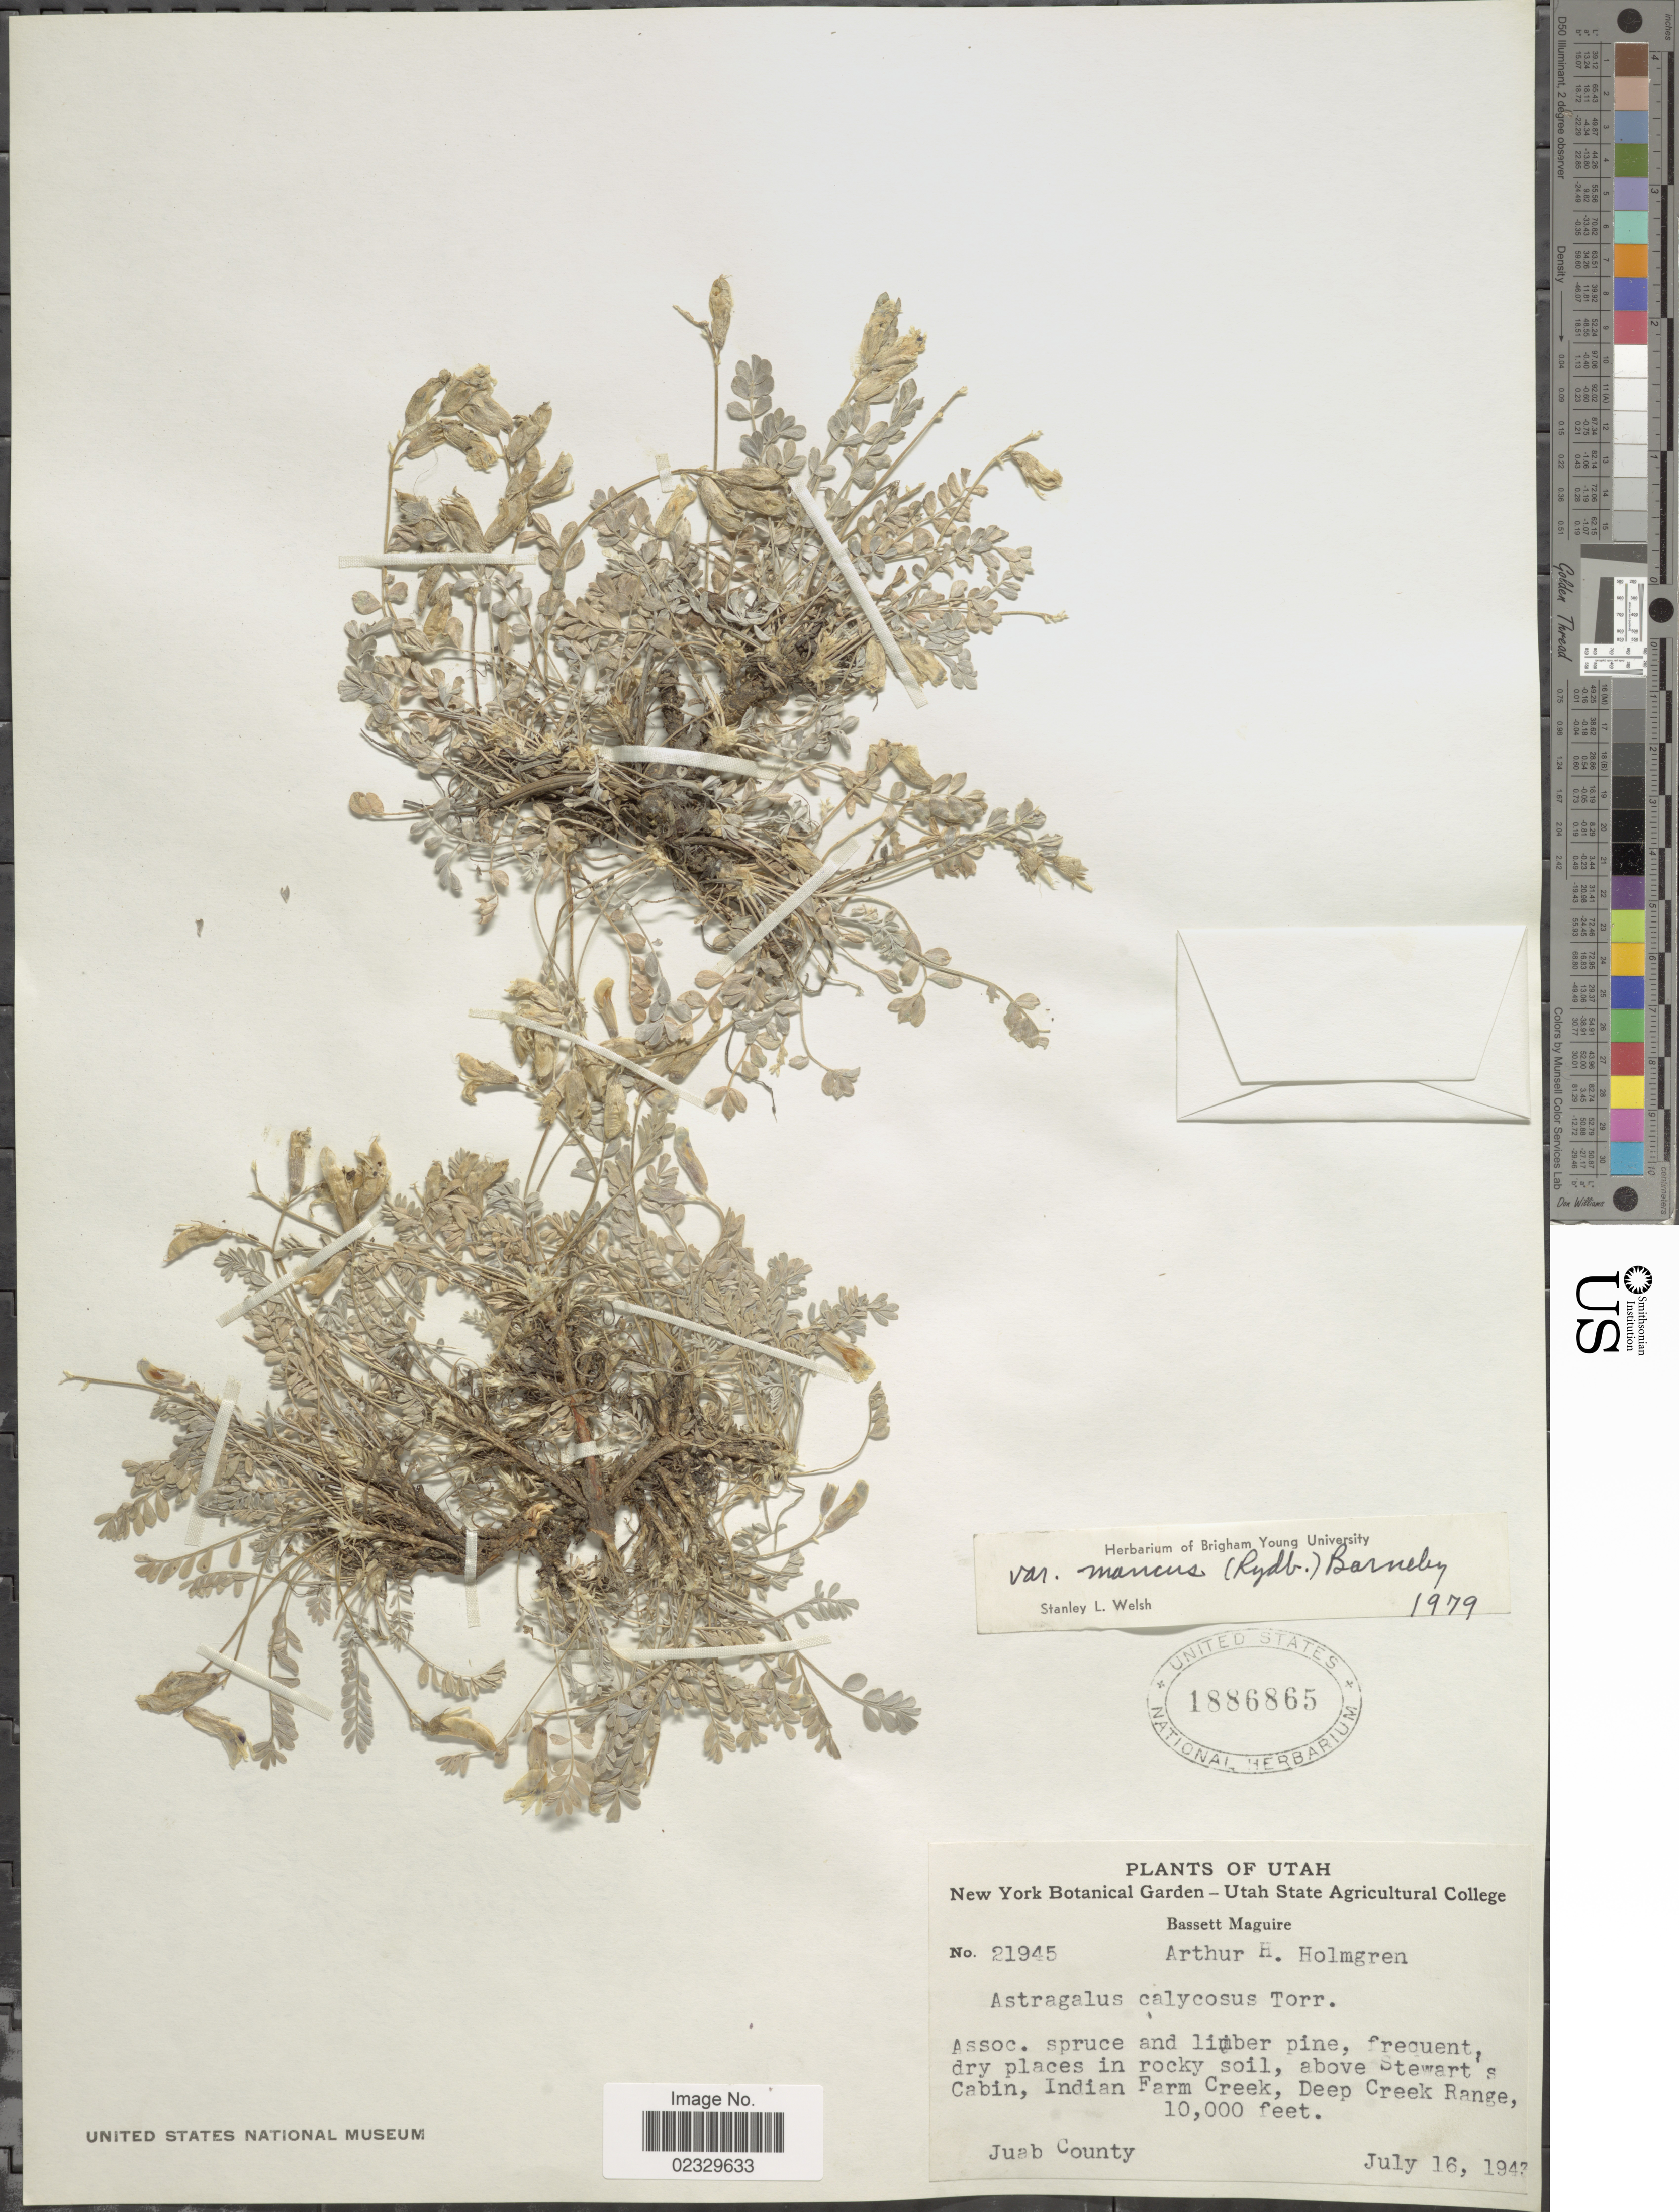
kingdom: Plantae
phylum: Tracheophyta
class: Magnoliopsida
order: Fabales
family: Fabaceae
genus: Astragalus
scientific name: Astragalus calycosus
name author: Torr. ex S. Watson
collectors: B. Maguire & A. H. Holmgren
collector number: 21945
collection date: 1947-07-16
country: United States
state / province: Utah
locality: Above Stewart's Cabin, Indian Farm Creek, Deep Creek Range. Juab County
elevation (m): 3048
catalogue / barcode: US 1886865